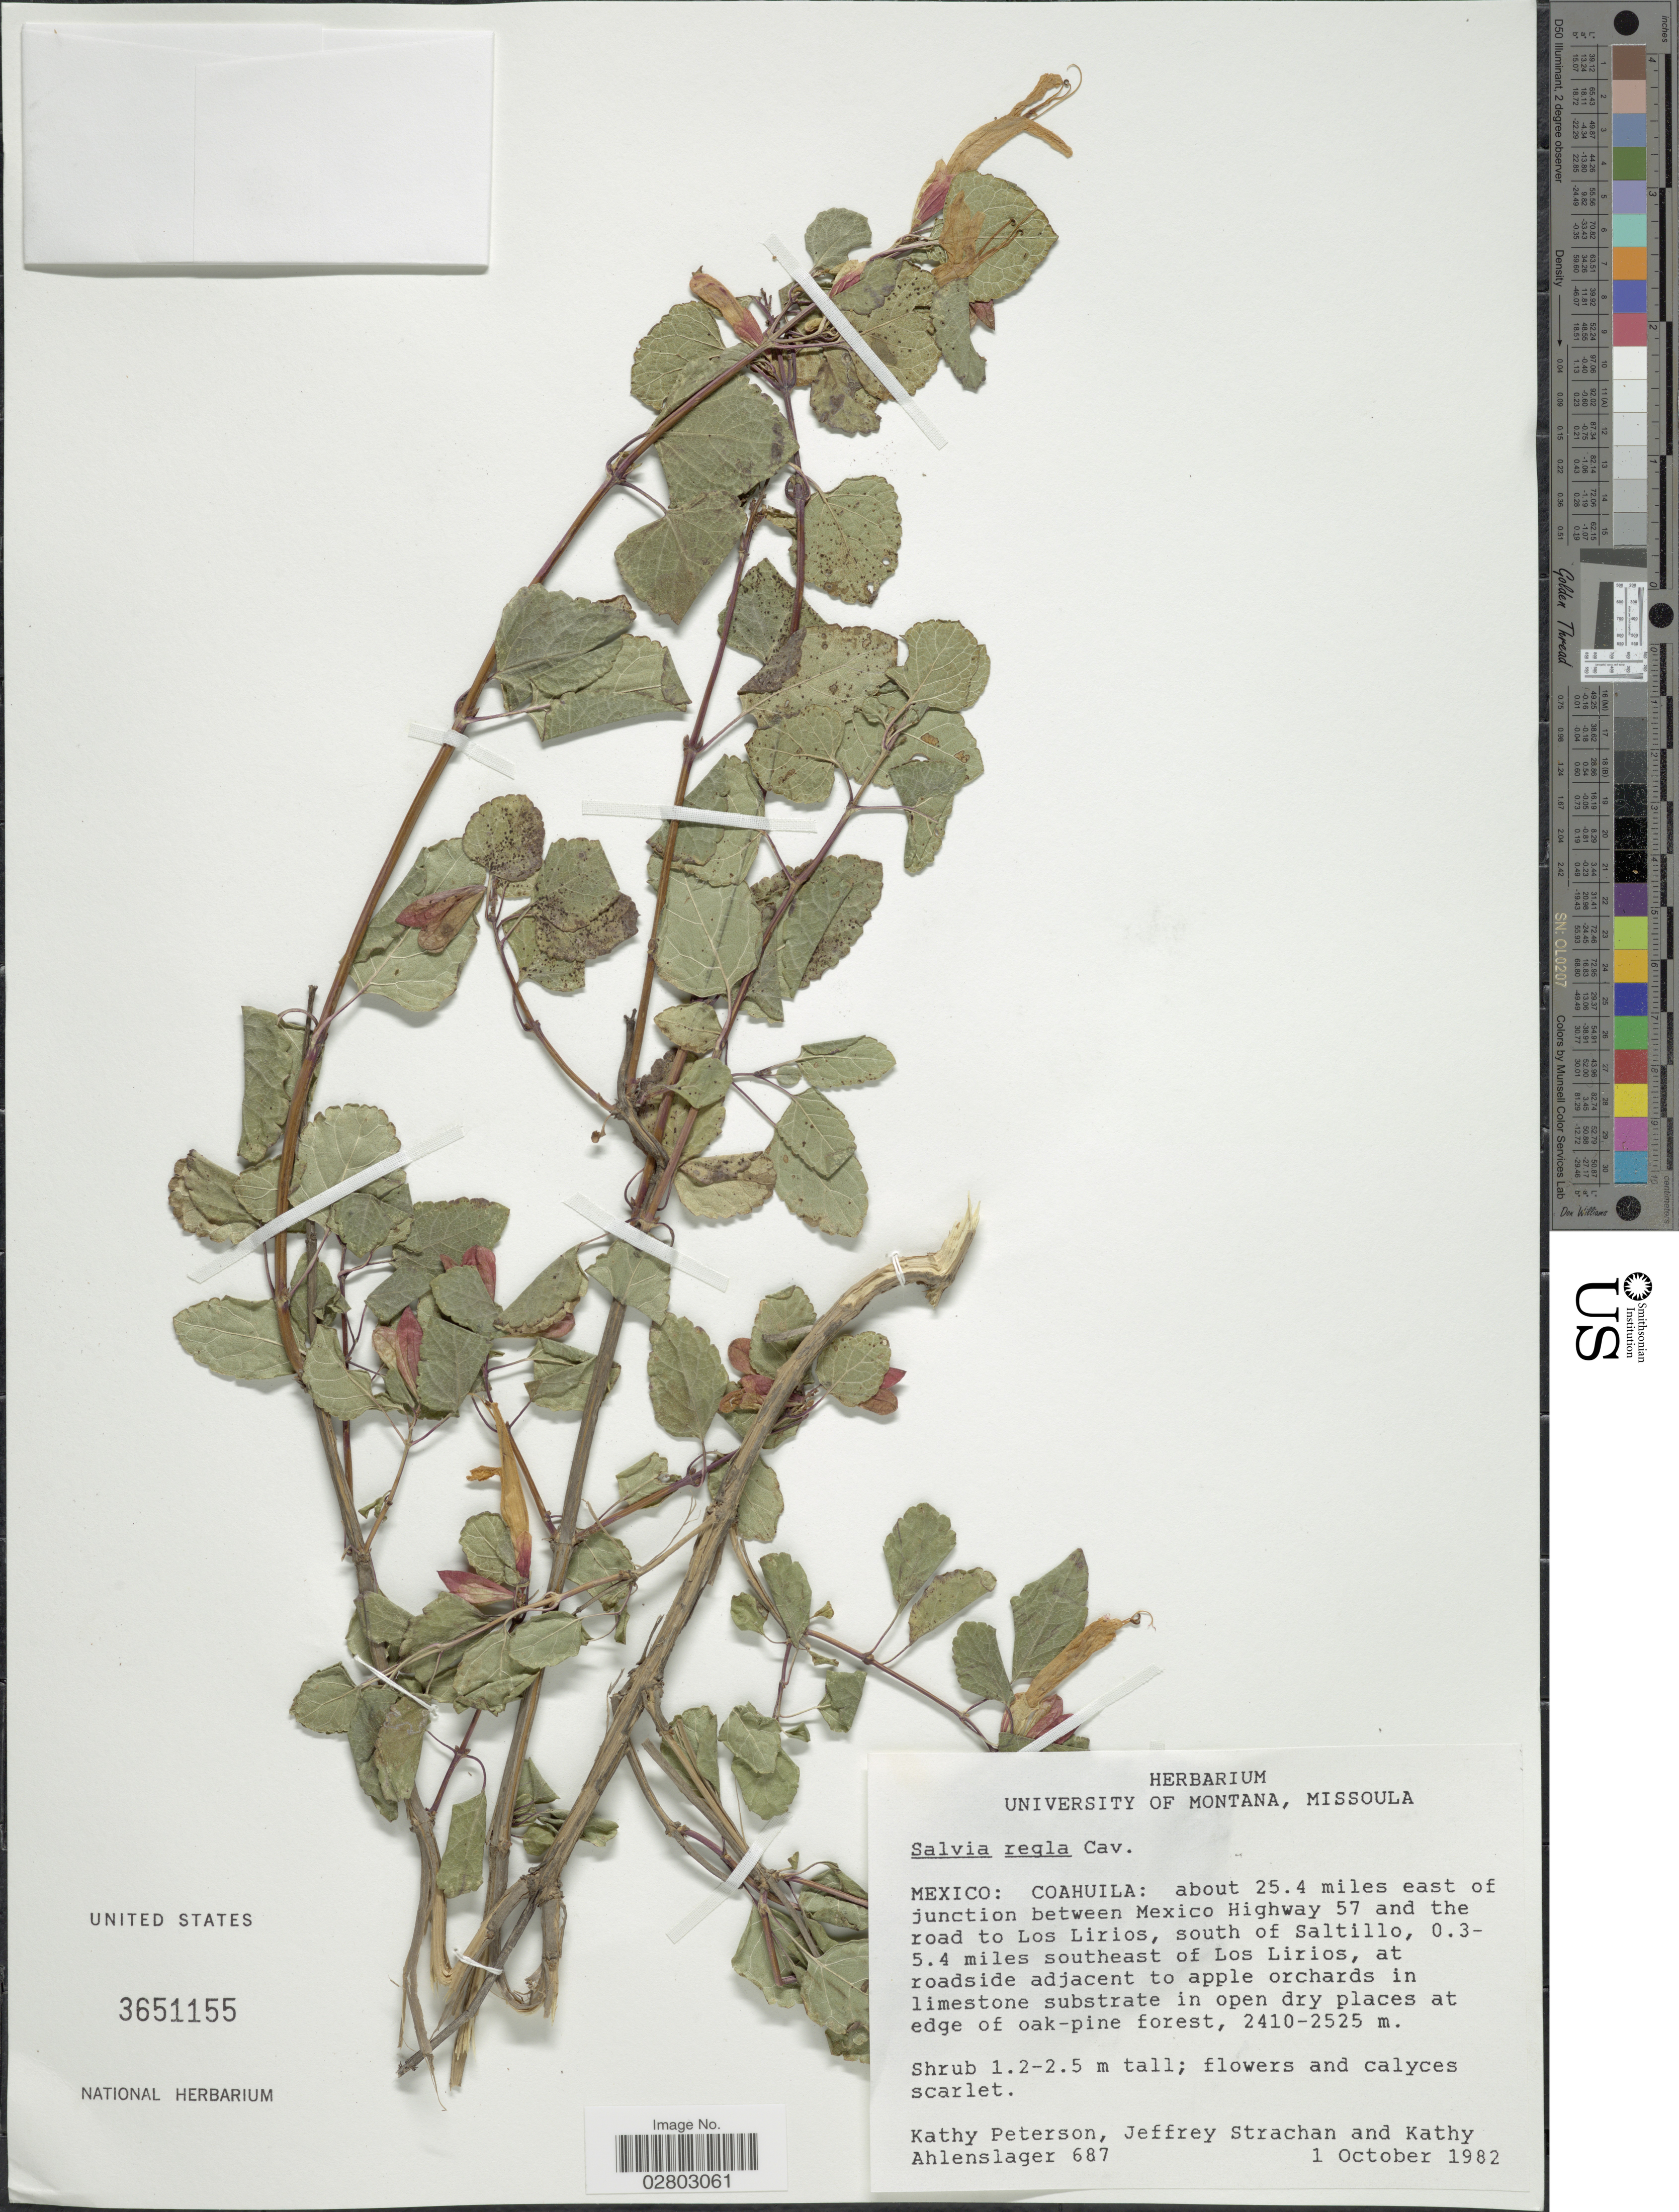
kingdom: Plantae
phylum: Tracheophyta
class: Magnoliopsida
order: Lamiales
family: Lamiaceae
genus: Salvia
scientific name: Salvia regla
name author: Cav.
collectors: K. Peterson, J. Strachan & K. Ahlenslager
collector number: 687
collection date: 1982-10-01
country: Mexico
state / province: Coahuila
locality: About 25.4 miles east of junction between Mexico Highway 57 and the road to Los Lirios, south of Saltillo, 0.3-5.4 miles southeast of Los Lirios, at roadside.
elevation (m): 2410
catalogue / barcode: US 3651155